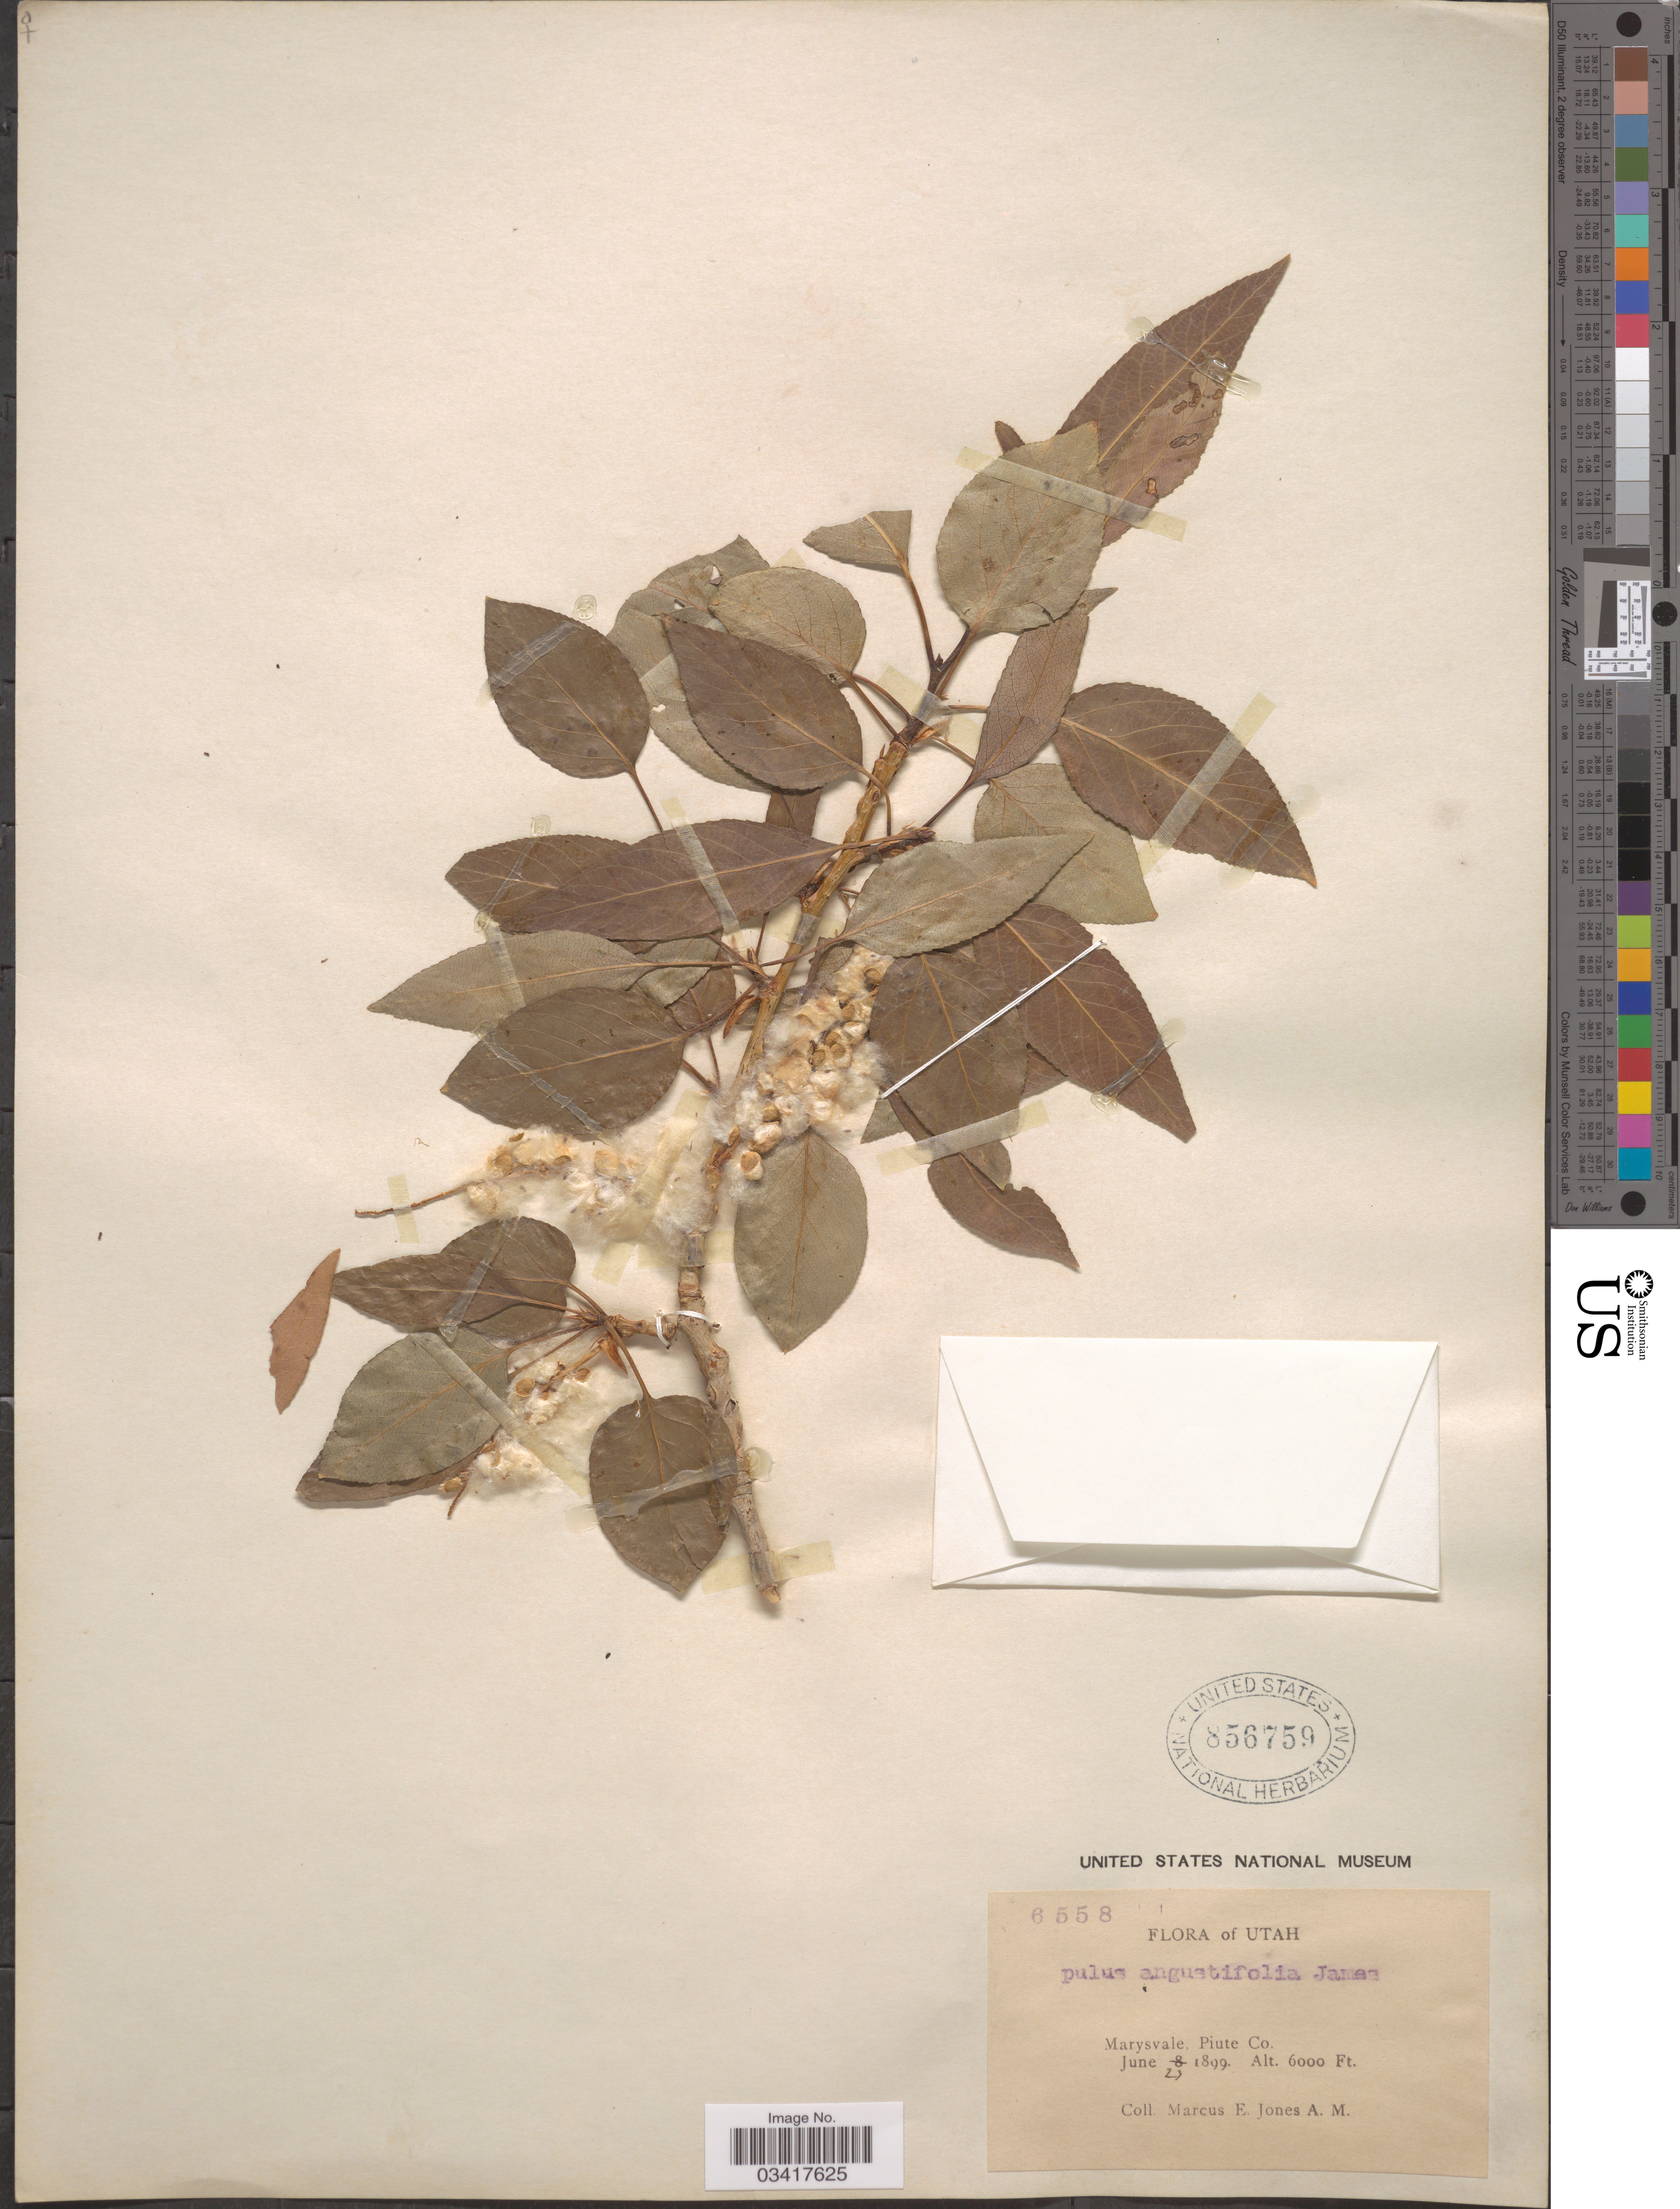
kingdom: Plantae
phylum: Tracheophyta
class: Magnoliopsida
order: Malpighiales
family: Salicaceae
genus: Populus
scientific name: Populus angustifolia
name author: E. James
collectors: M. E. Jones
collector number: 6558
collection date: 1899-06-23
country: United States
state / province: Utah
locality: Marysvale, Piute Co.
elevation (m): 1829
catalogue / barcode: US 856759